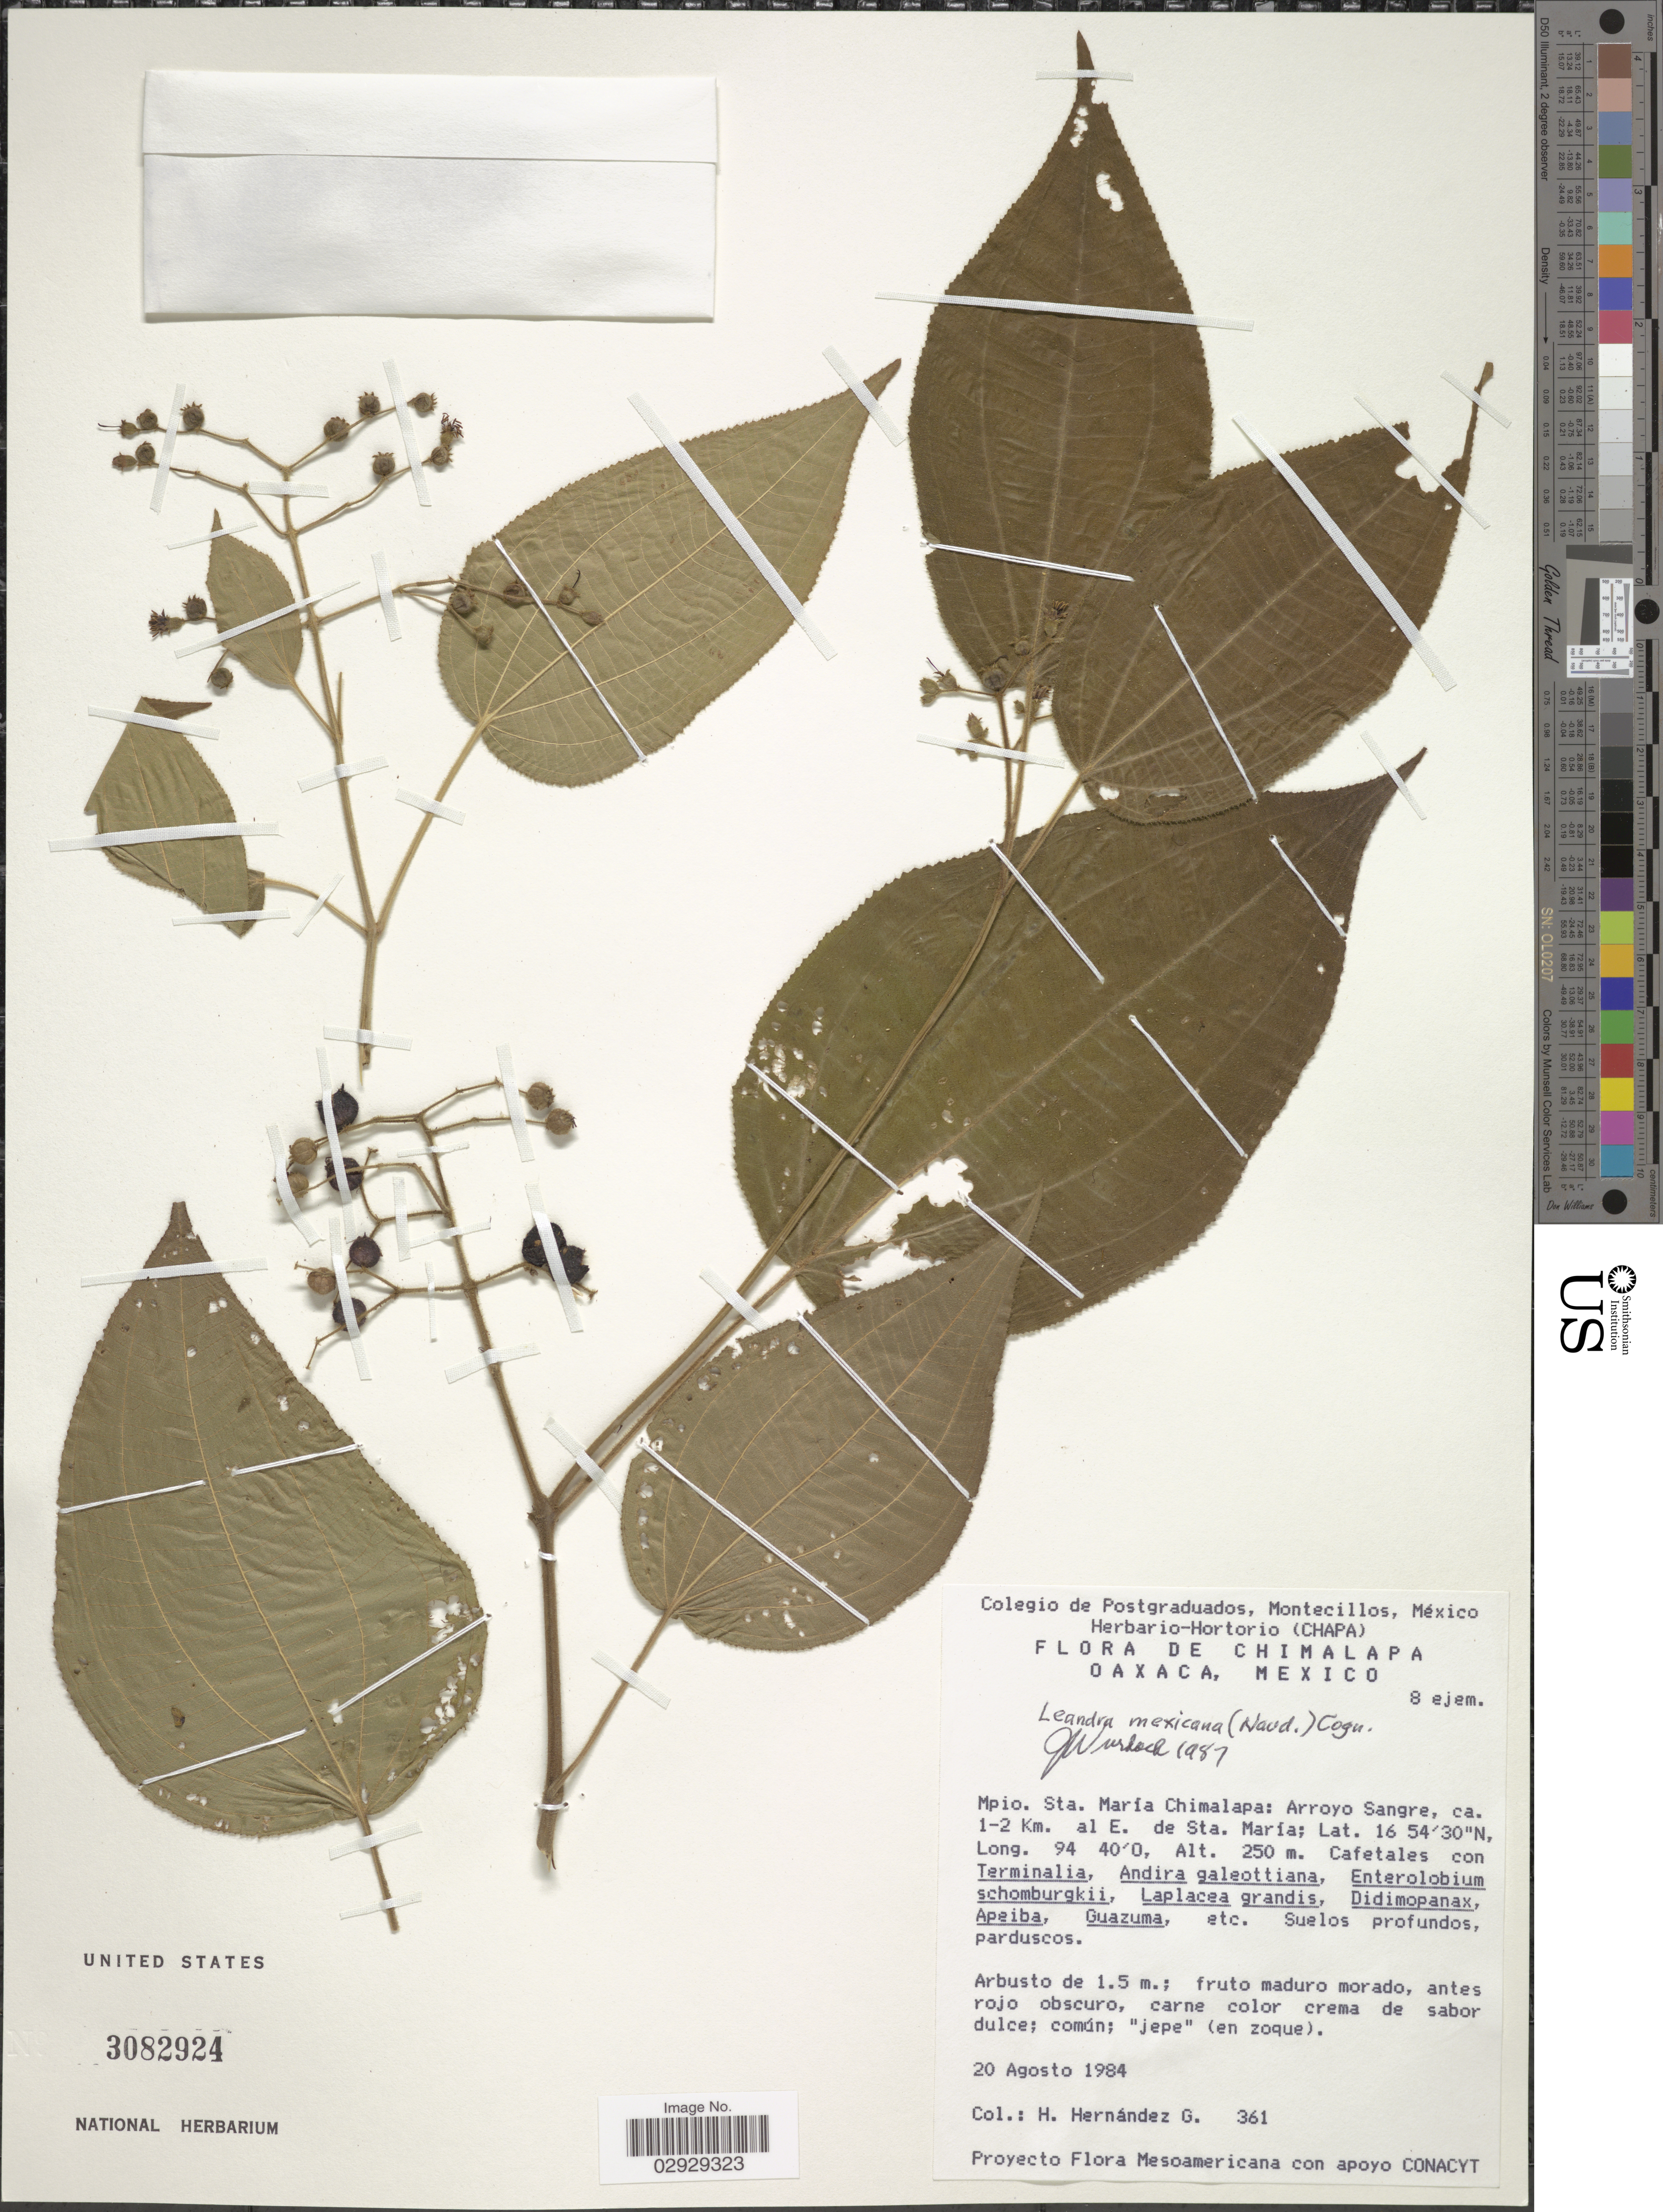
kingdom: Plantae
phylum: Tracheophyta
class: Magnoliopsida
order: Myrtales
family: Melastomataceae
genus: Leandra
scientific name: Leandra mexicana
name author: (Naudin) Cogn.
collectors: H. Hernandez G.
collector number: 361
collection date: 1984-08-20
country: Mexico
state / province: Oaxaca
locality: Chimalapa. Mpio. Sta. María Chimalapa: Arroyo Sangre, ca. 1-2 Km. al E. de Sta. María.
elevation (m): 250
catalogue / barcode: US 3082924